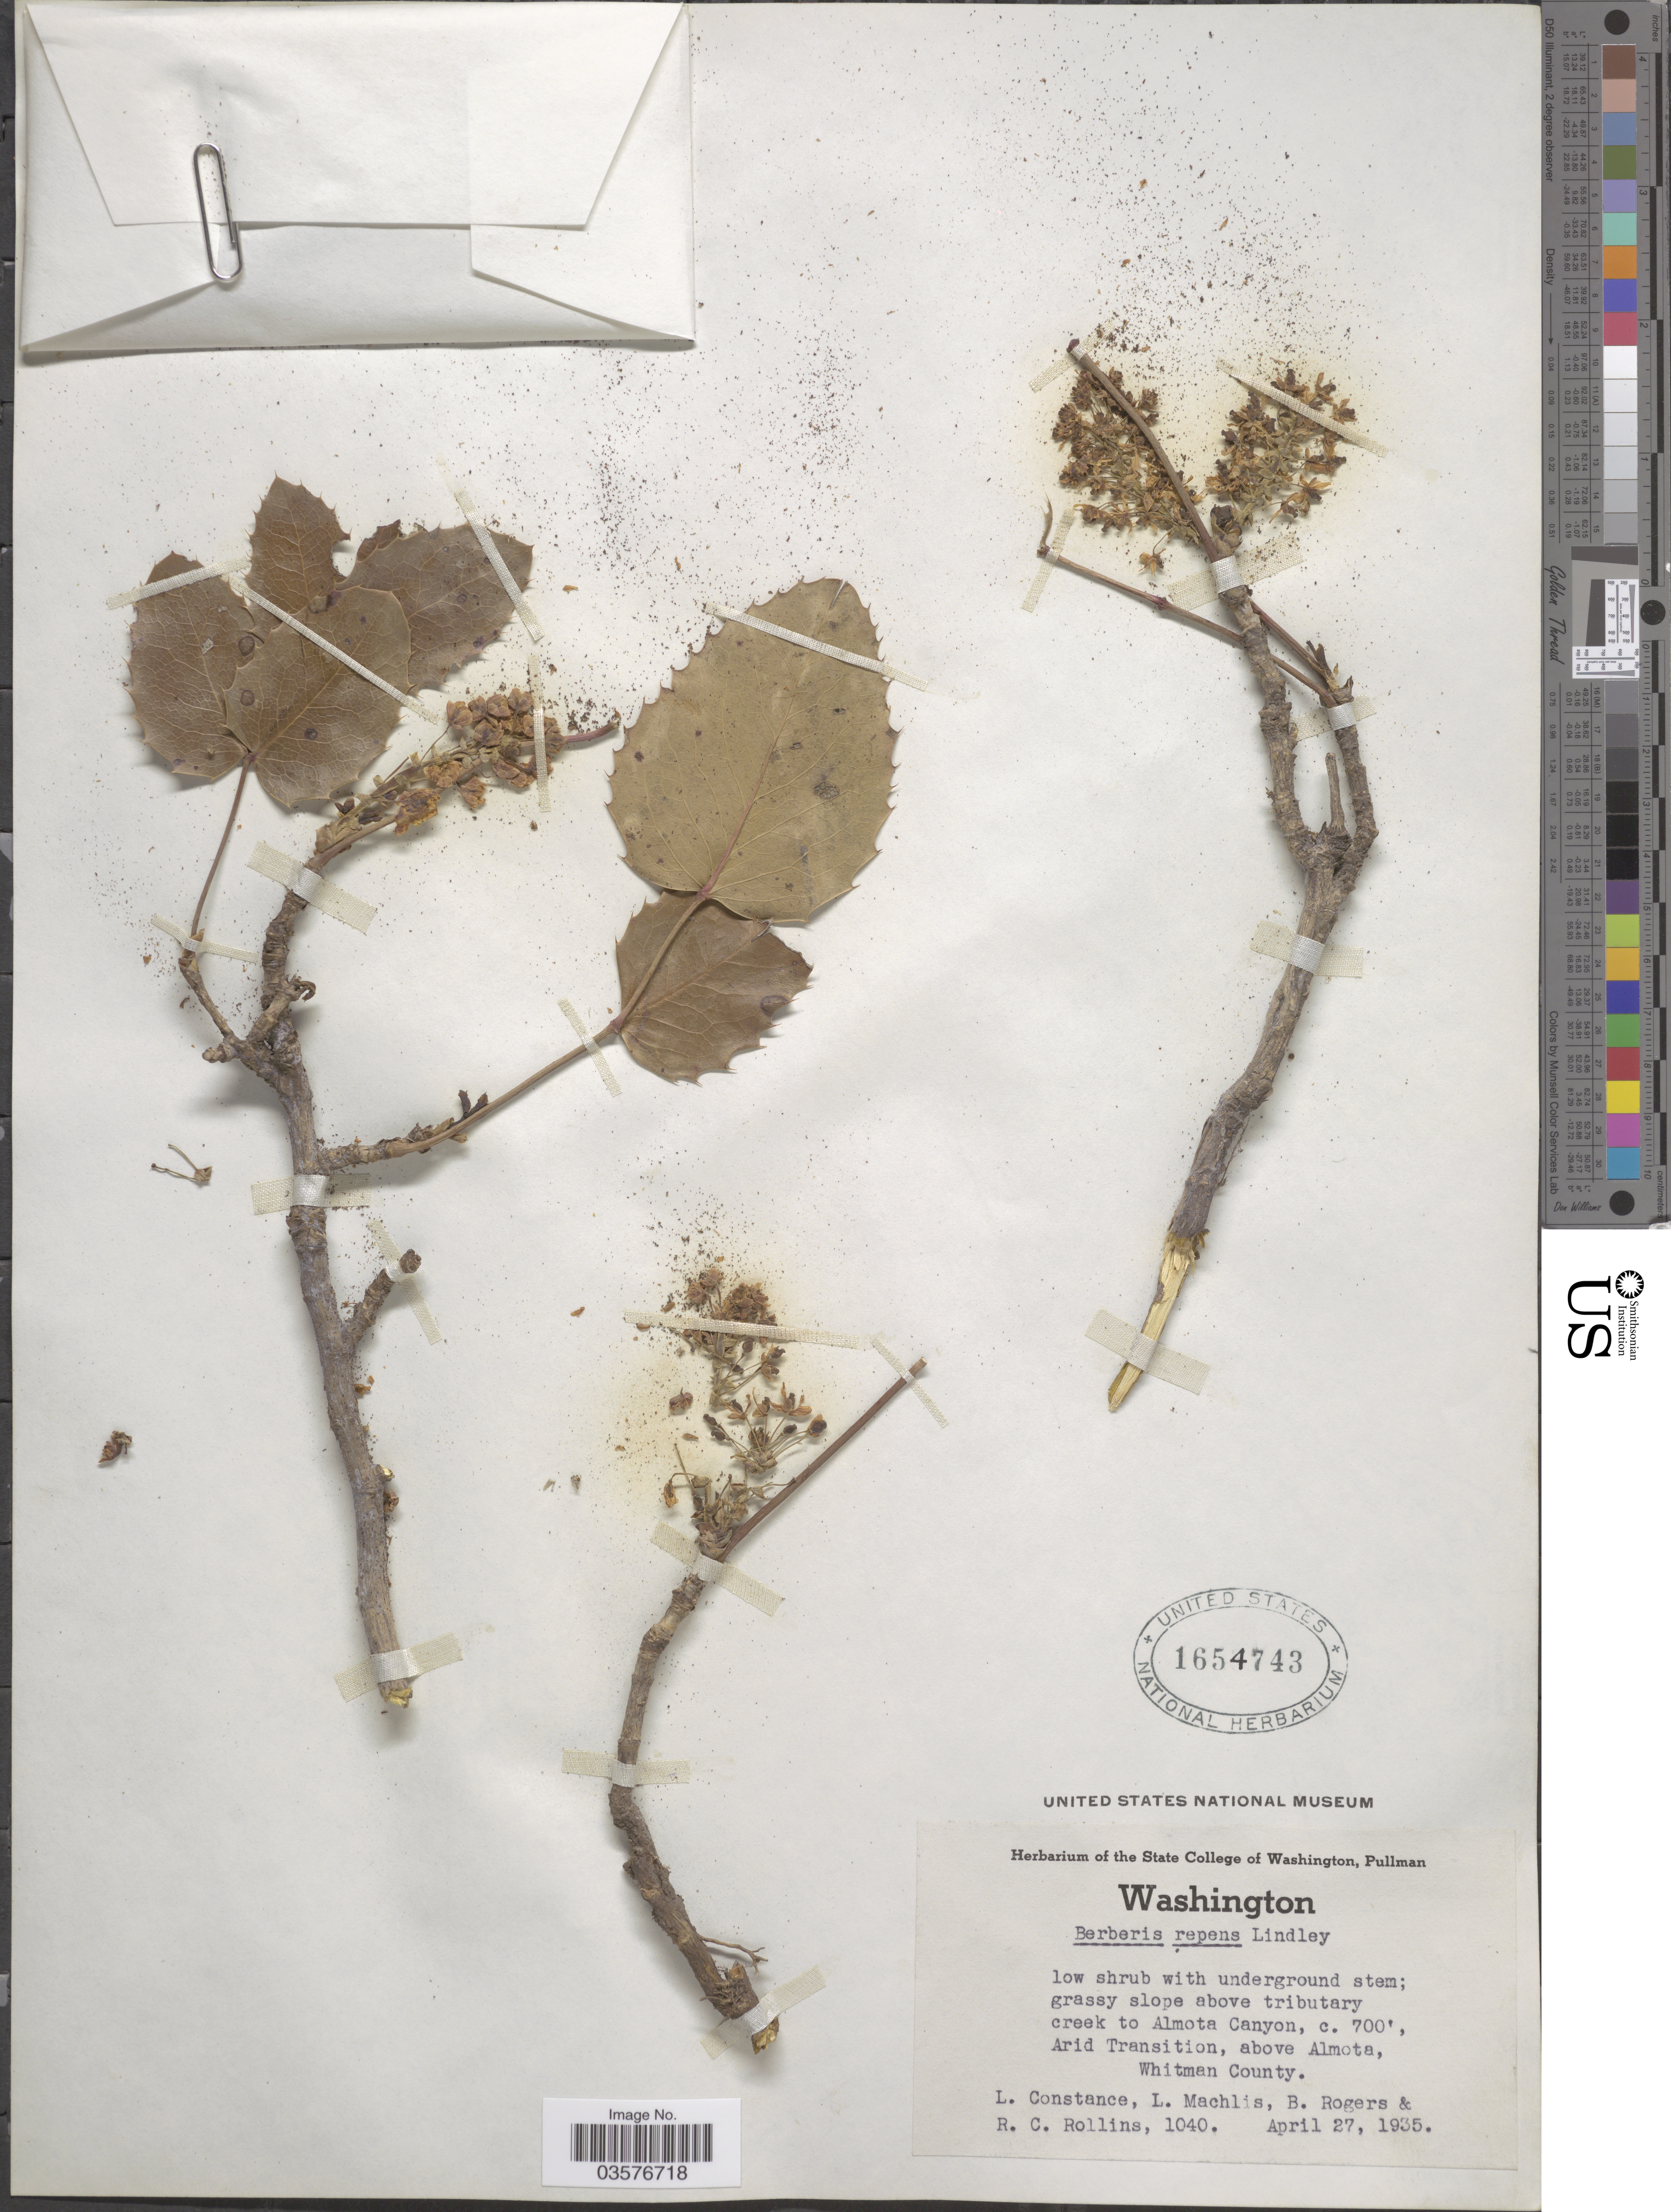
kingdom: Plantae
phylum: Tracheophyta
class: Magnoliopsida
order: Ranunculales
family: Berberidaceae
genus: Mahonia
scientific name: Mahonia repens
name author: (Lindl.) G. Don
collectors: L. Constance, L. Machlis, B. Rogers & R. C. Rollins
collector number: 1040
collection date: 1935-04-27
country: United States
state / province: Washington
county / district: Whitman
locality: Grassy slope above tributary creek to Almota Canyon. Arid Transition, above Almota, Whitman County.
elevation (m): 213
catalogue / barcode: US 1654743